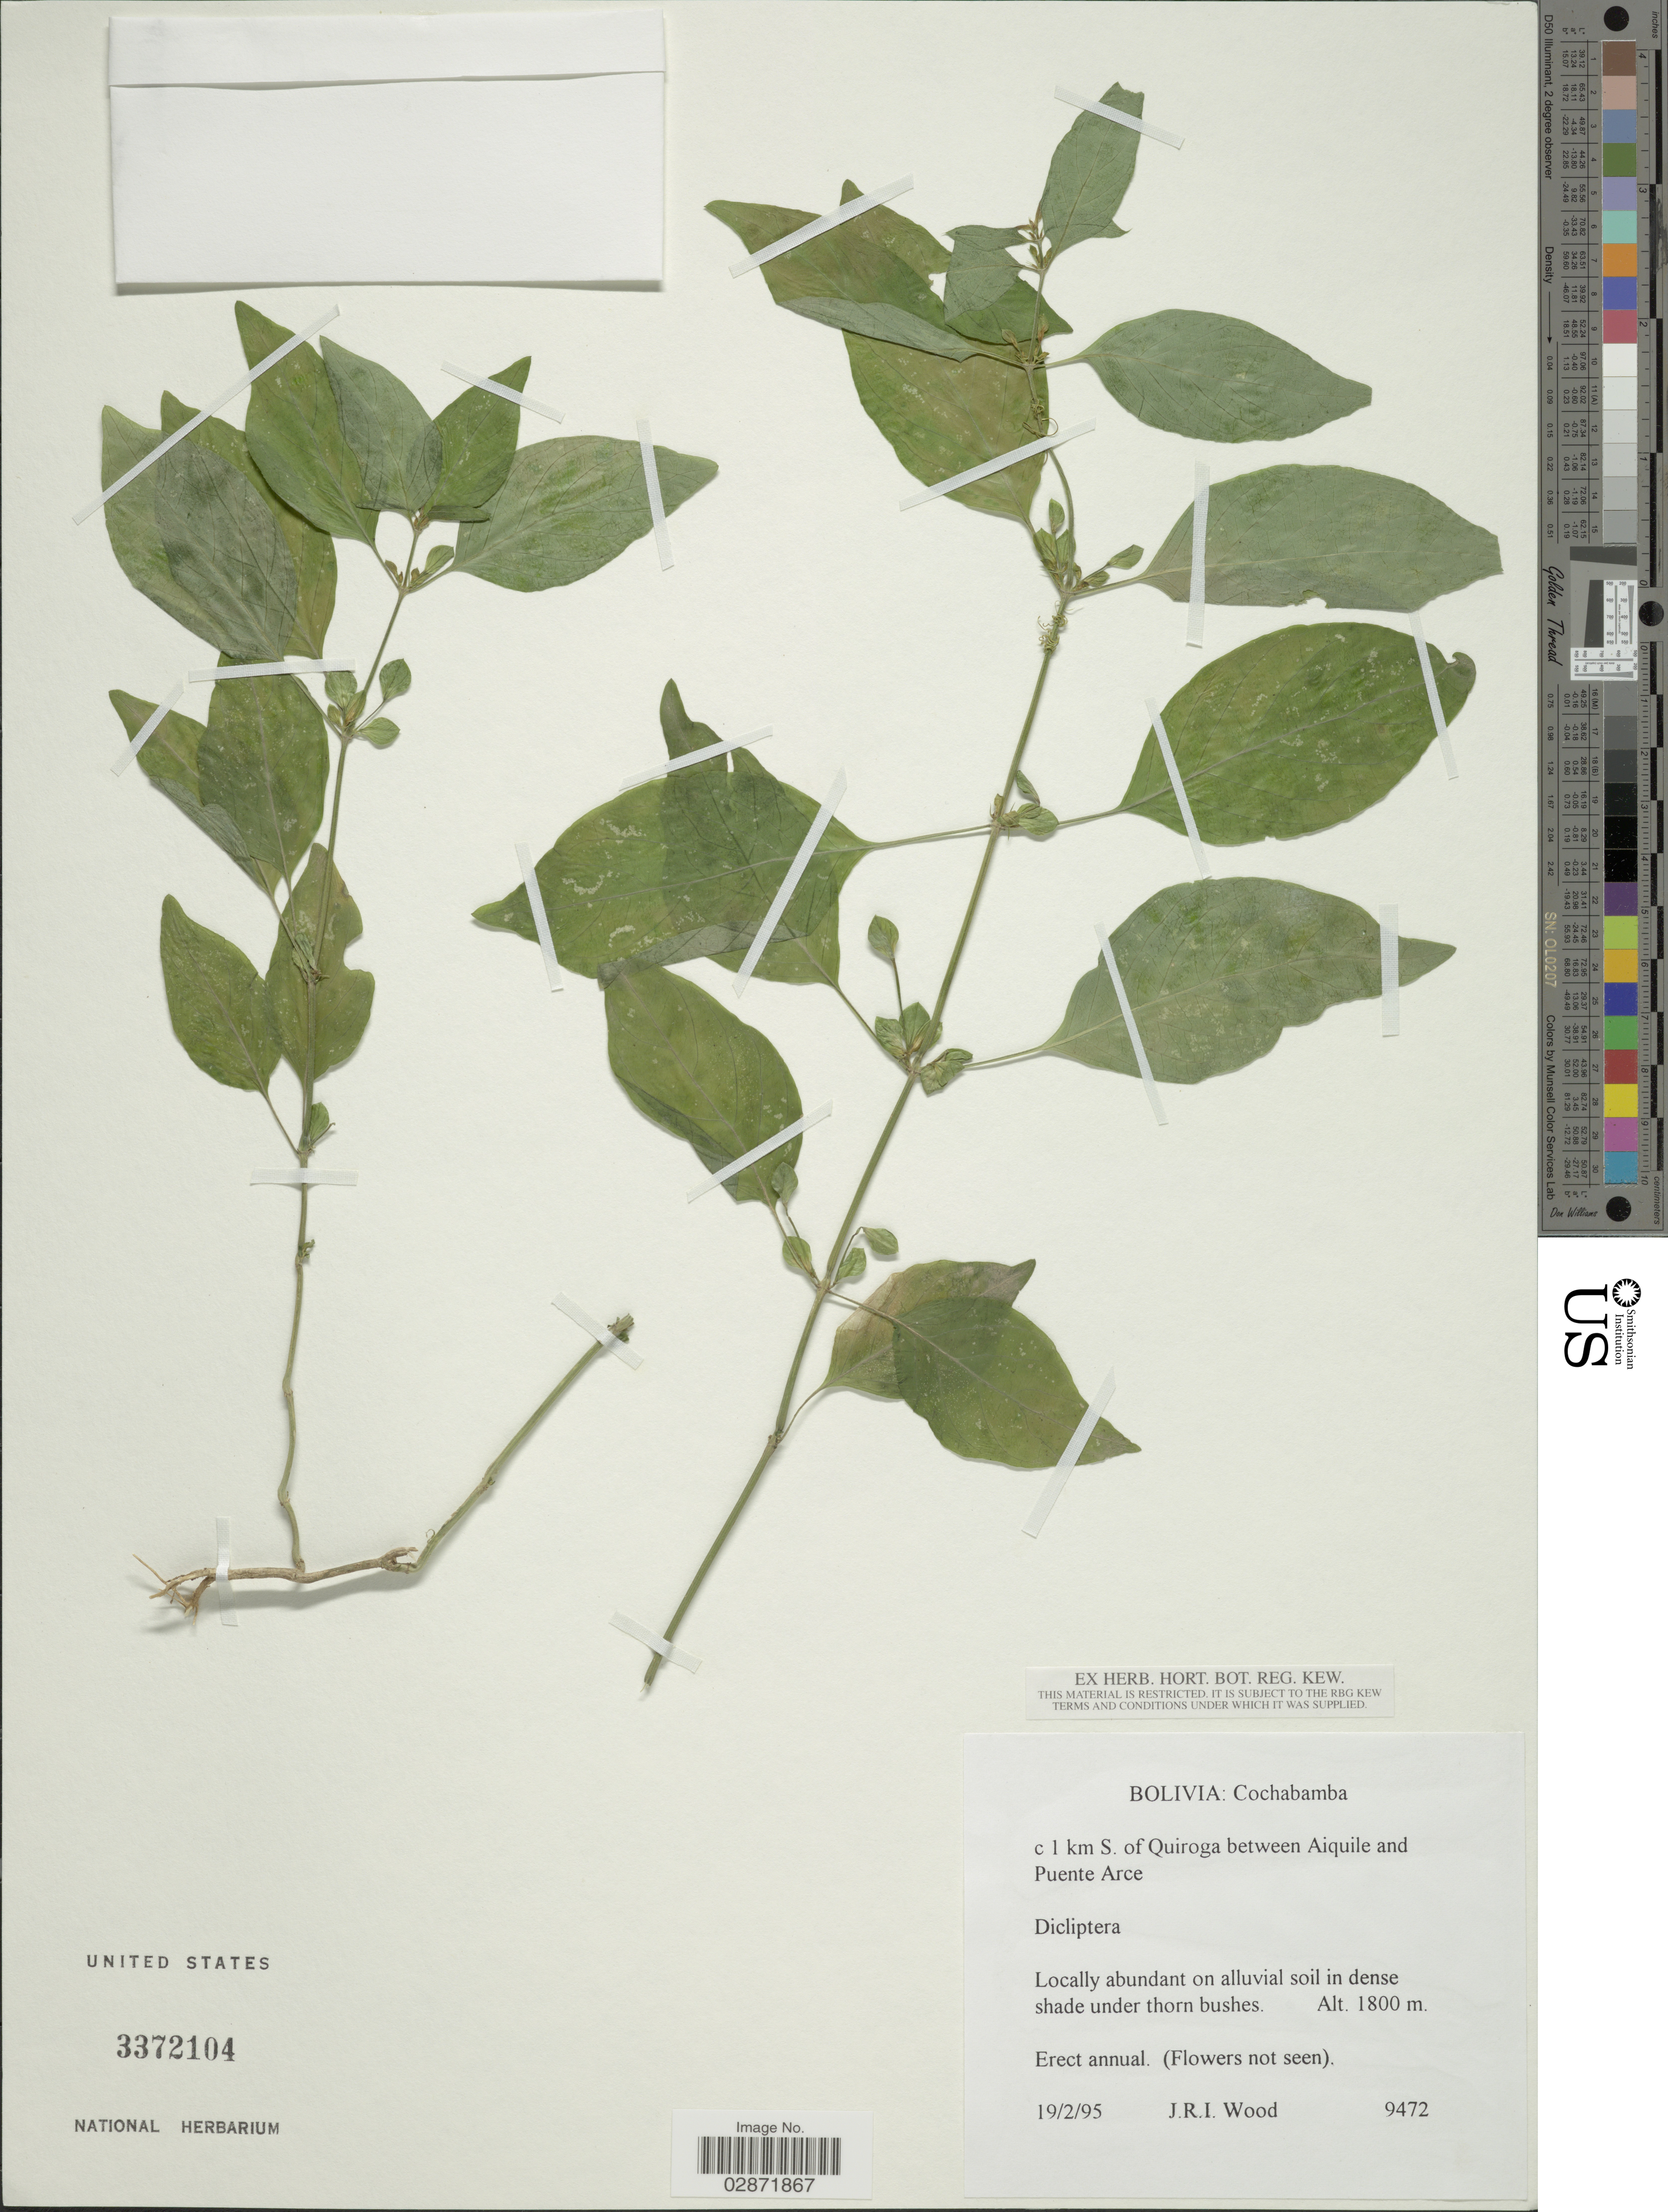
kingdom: Plantae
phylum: Tracheophyta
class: Magnoliopsida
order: Lamiales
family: Acanthaceae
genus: Dicliptera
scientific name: Dicliptera cochabambensis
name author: Lindau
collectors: J. R. I. Wood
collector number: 9472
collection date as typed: Transcribed d/m/y: 19/2/95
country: Bolivia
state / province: Cochabamba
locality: C 1 km S. of Quiroga between Aiquile and Puente Arce.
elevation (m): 1800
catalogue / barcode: US 3372104